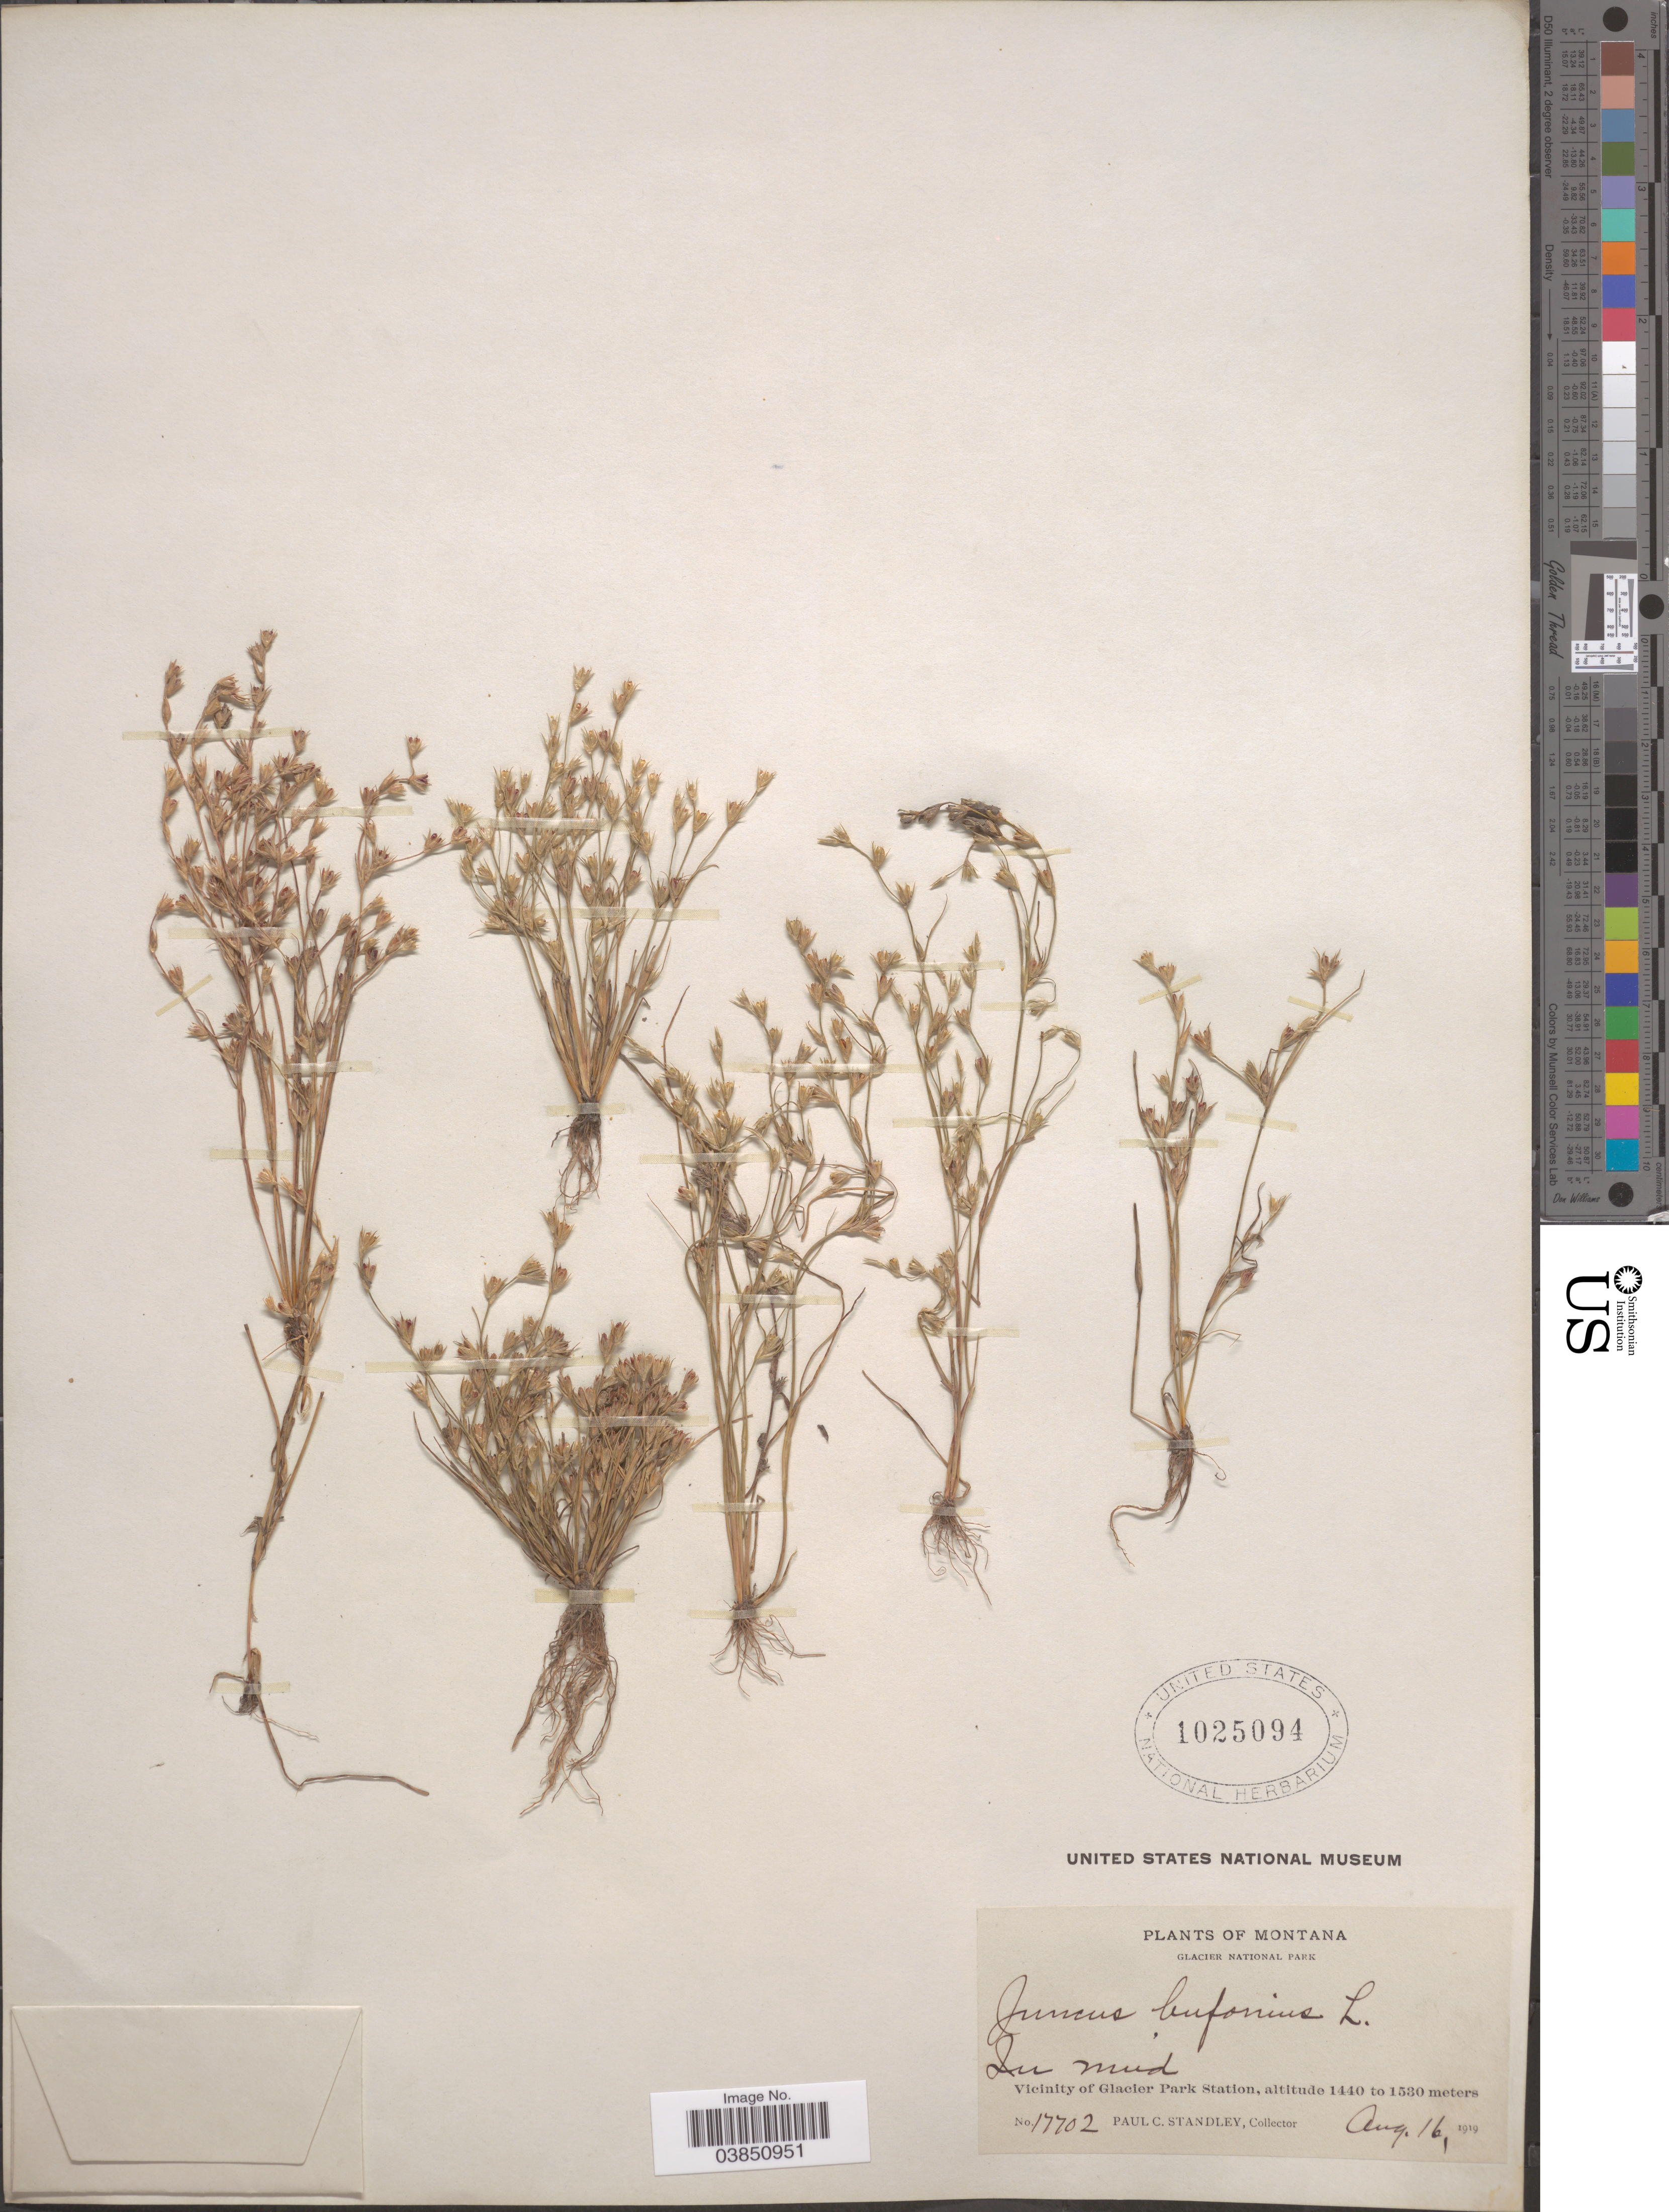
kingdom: Plantae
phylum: Tracheophyta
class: Liliopsida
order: Poales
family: Juncaceae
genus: Juncus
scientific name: Juncus bufonius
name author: L.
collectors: P. C. Standley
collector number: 17702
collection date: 1919-08-16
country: United States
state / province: Montana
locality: Glacier National Park. Vicinity of Glacier Park Station.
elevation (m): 1440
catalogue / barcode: US 1025094